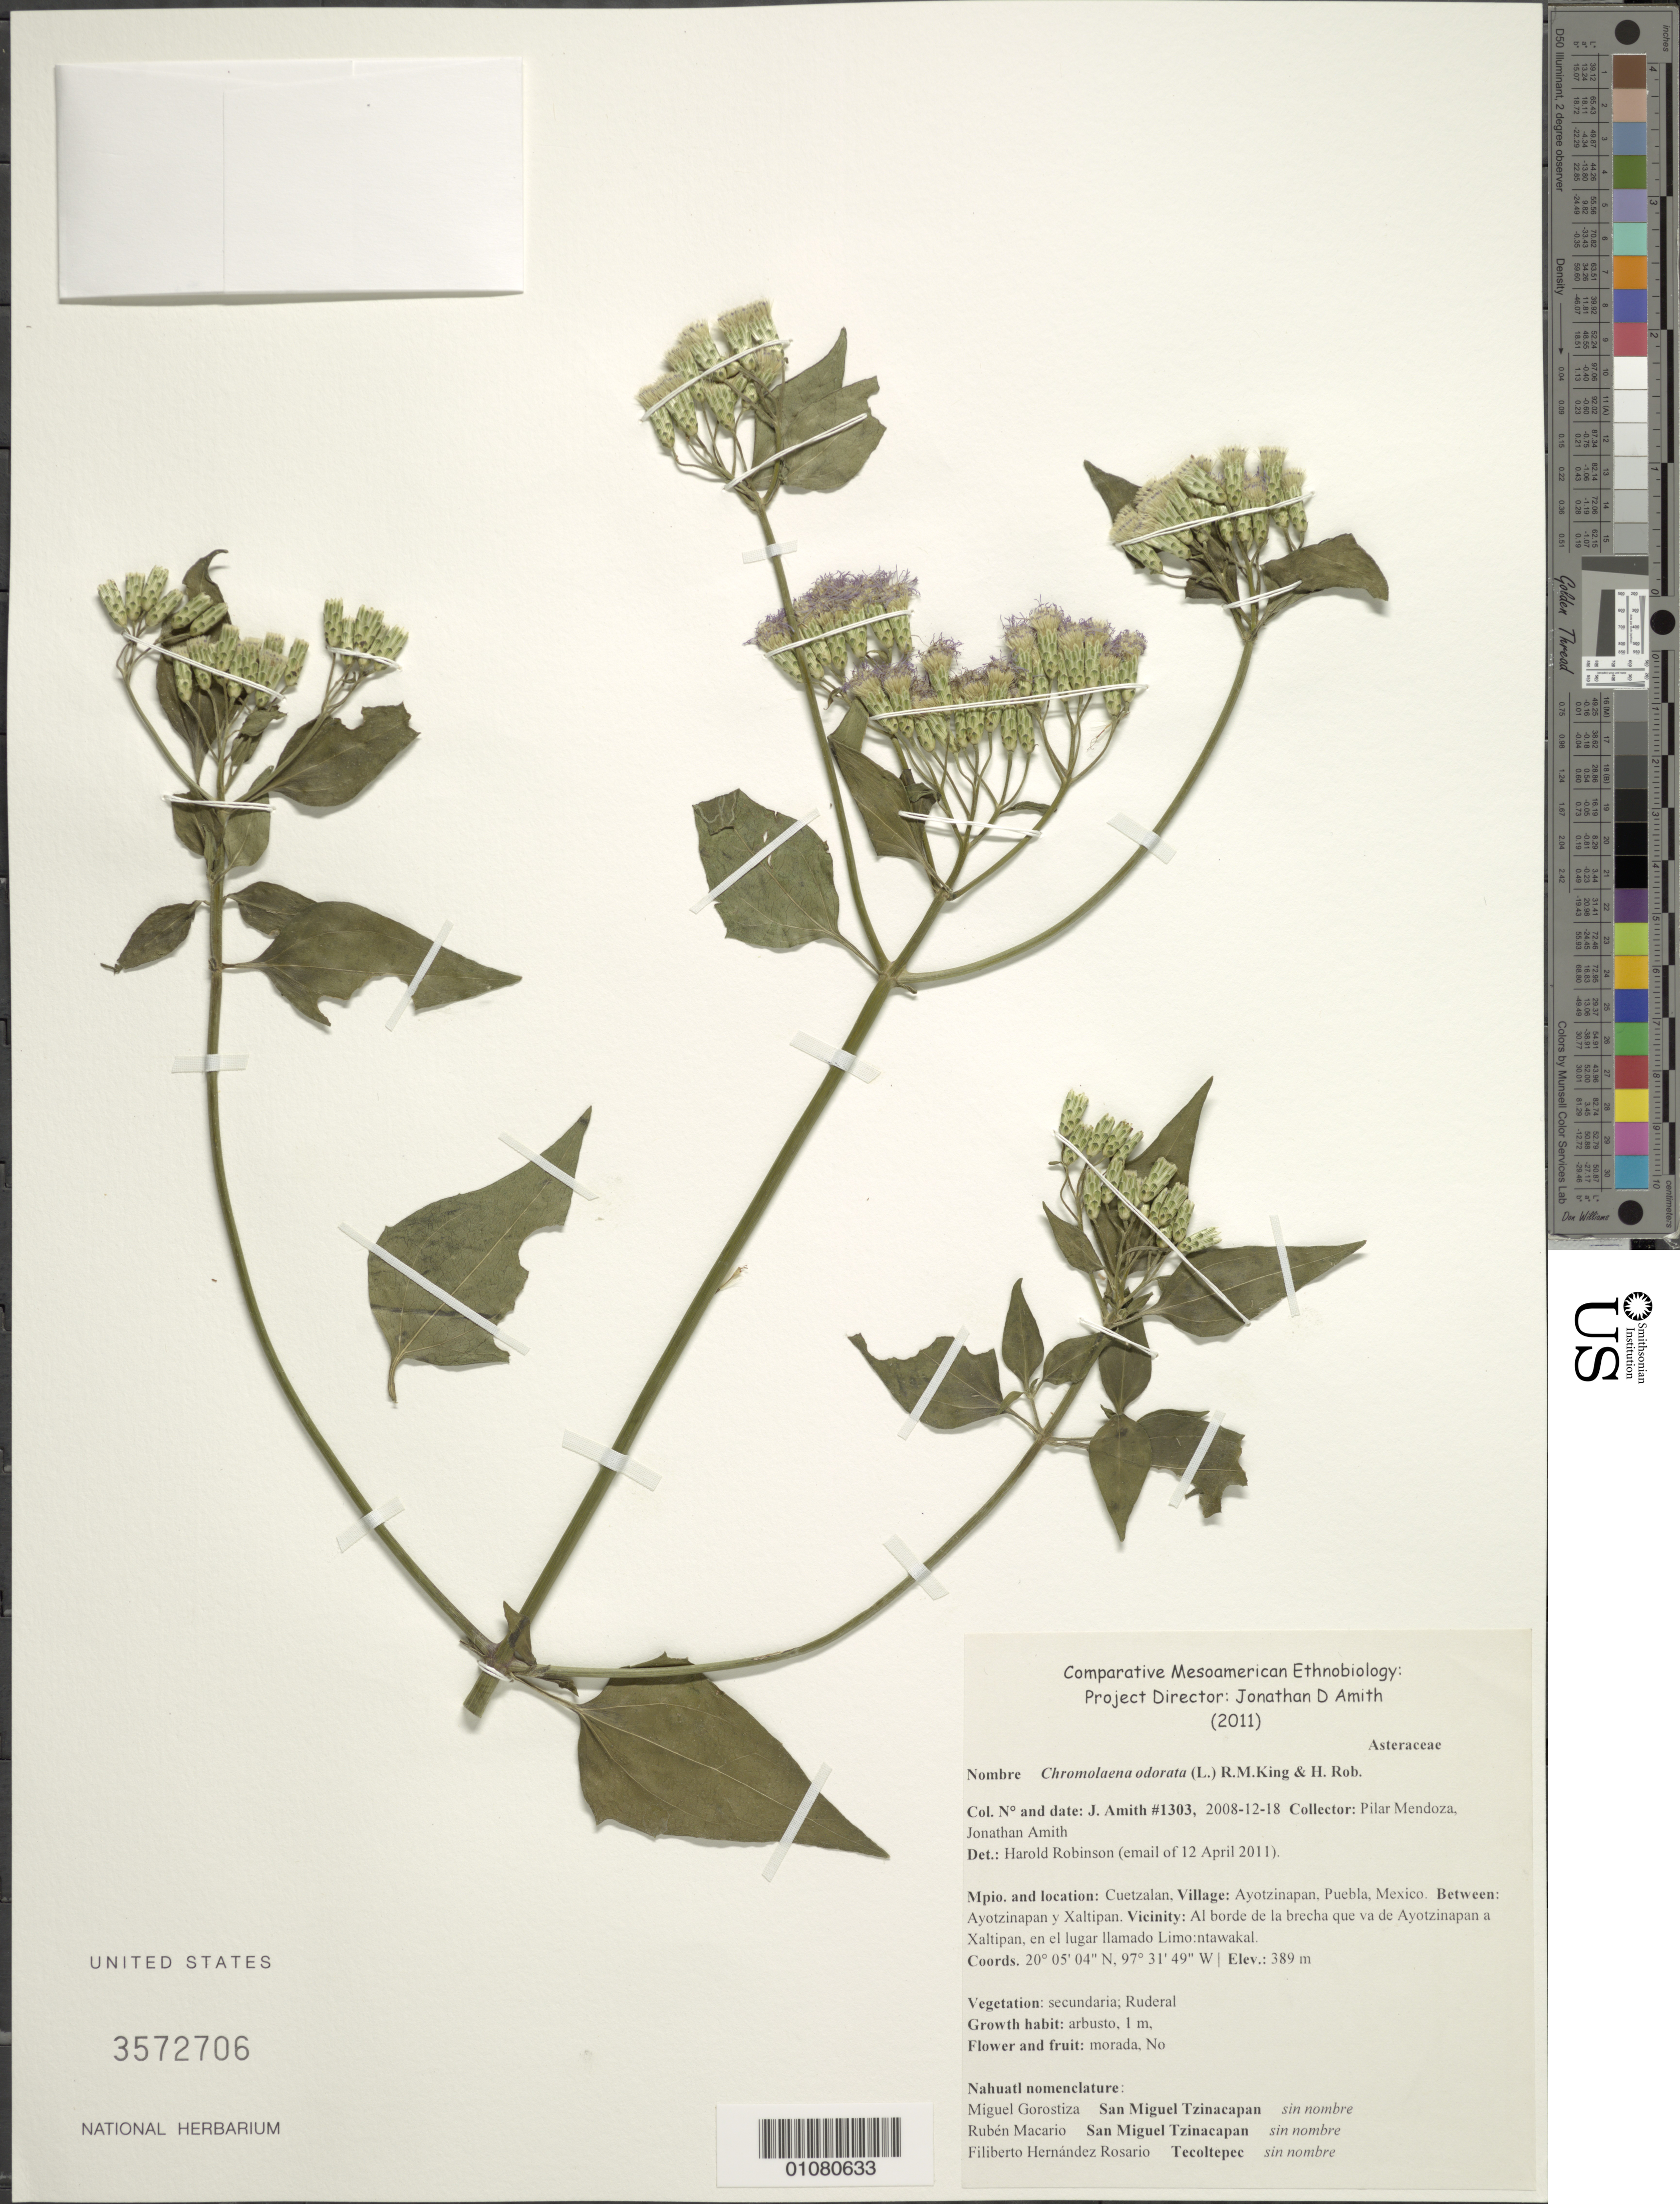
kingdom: Plantae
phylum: Tracheophyta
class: Magnoliopsida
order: Asterales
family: Asteraceae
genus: Chromolaena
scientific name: Chromolaena odorata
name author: (L.) R.M. King & H. Rob.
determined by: Robinson, Harold E., (US)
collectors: J. D. Amith & P. Mendoza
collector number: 1303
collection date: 2008-12-18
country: Mexico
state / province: Puebla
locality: Ayotzinapan, Puebla; between Ayotzinapan y Xaltipan; vic al borde de la brecha que va de Ayotzinapan a Xaltipan, en el lugar llamado Limo: ntawakal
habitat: Vegetation secundaria; Ruderal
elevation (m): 389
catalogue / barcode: US 3572706